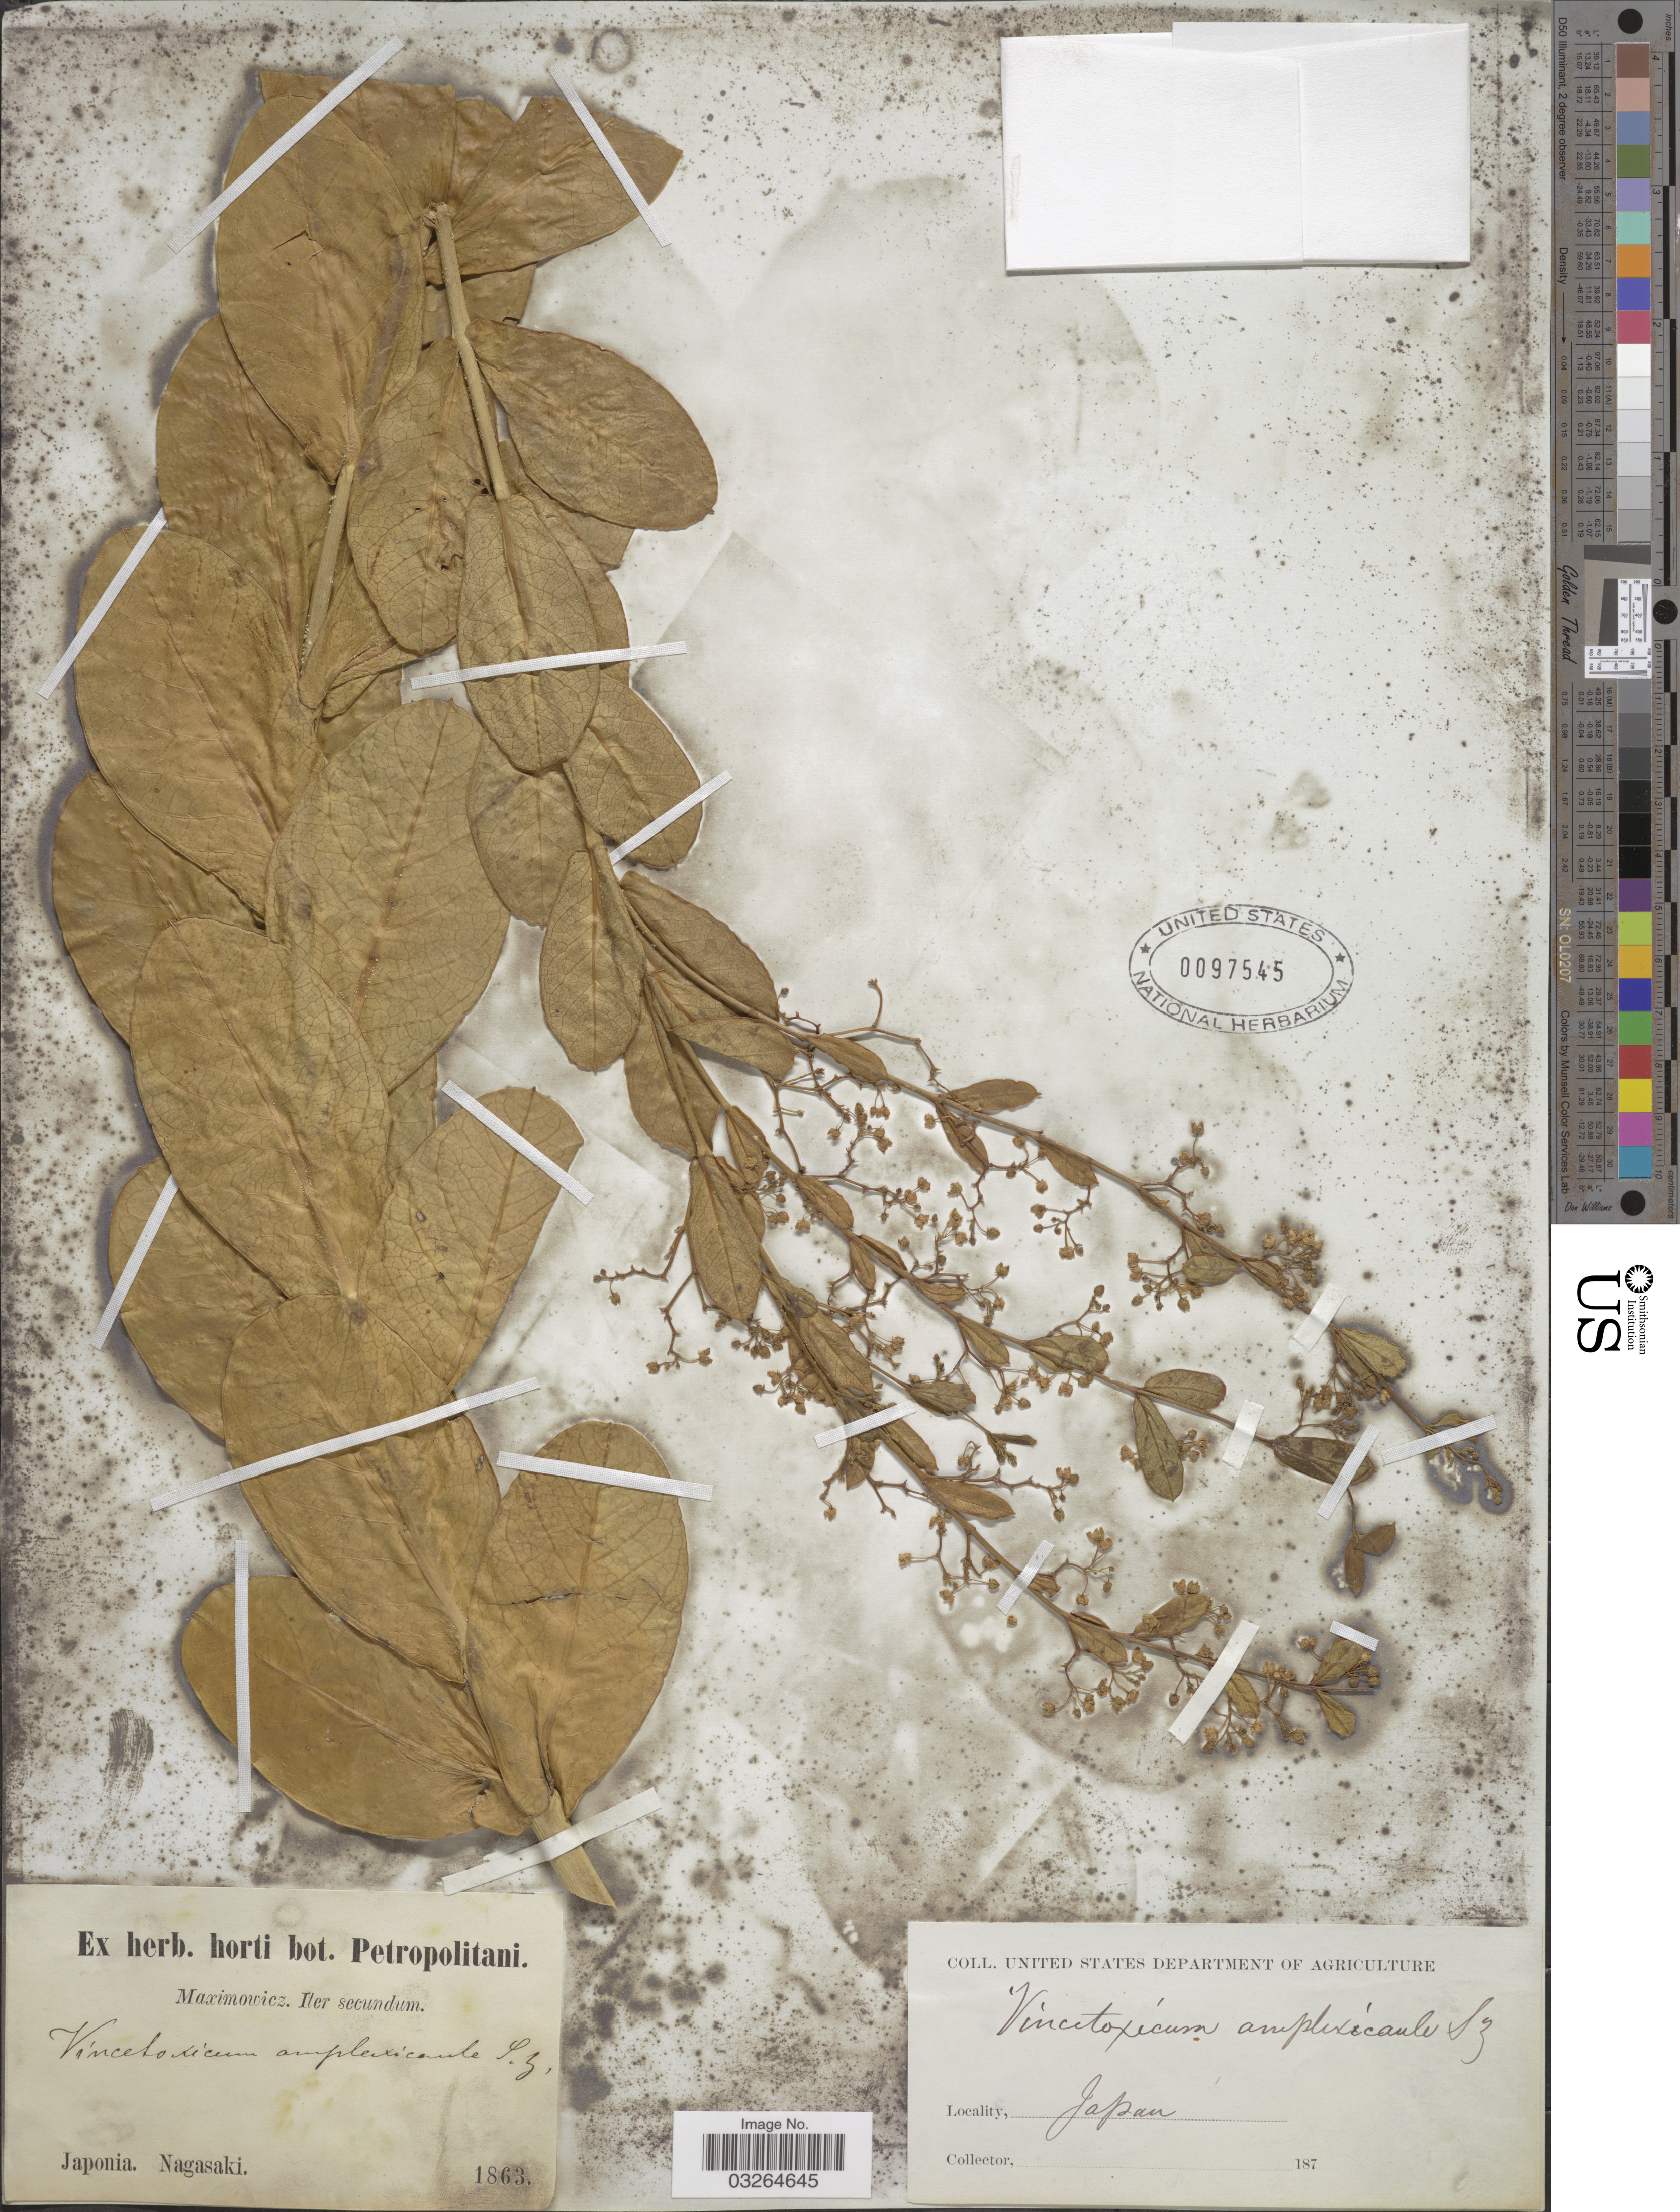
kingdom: Plantae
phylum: Tracheophyta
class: Magnoliopsida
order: Gentianales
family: Apocynaceae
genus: Cynanchum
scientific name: Cynanchum amplexicaule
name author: (Siebold & Zucc.) Hemsl.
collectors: -. Maximowicz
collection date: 1863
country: Japan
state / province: Nagasaki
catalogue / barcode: US 97545